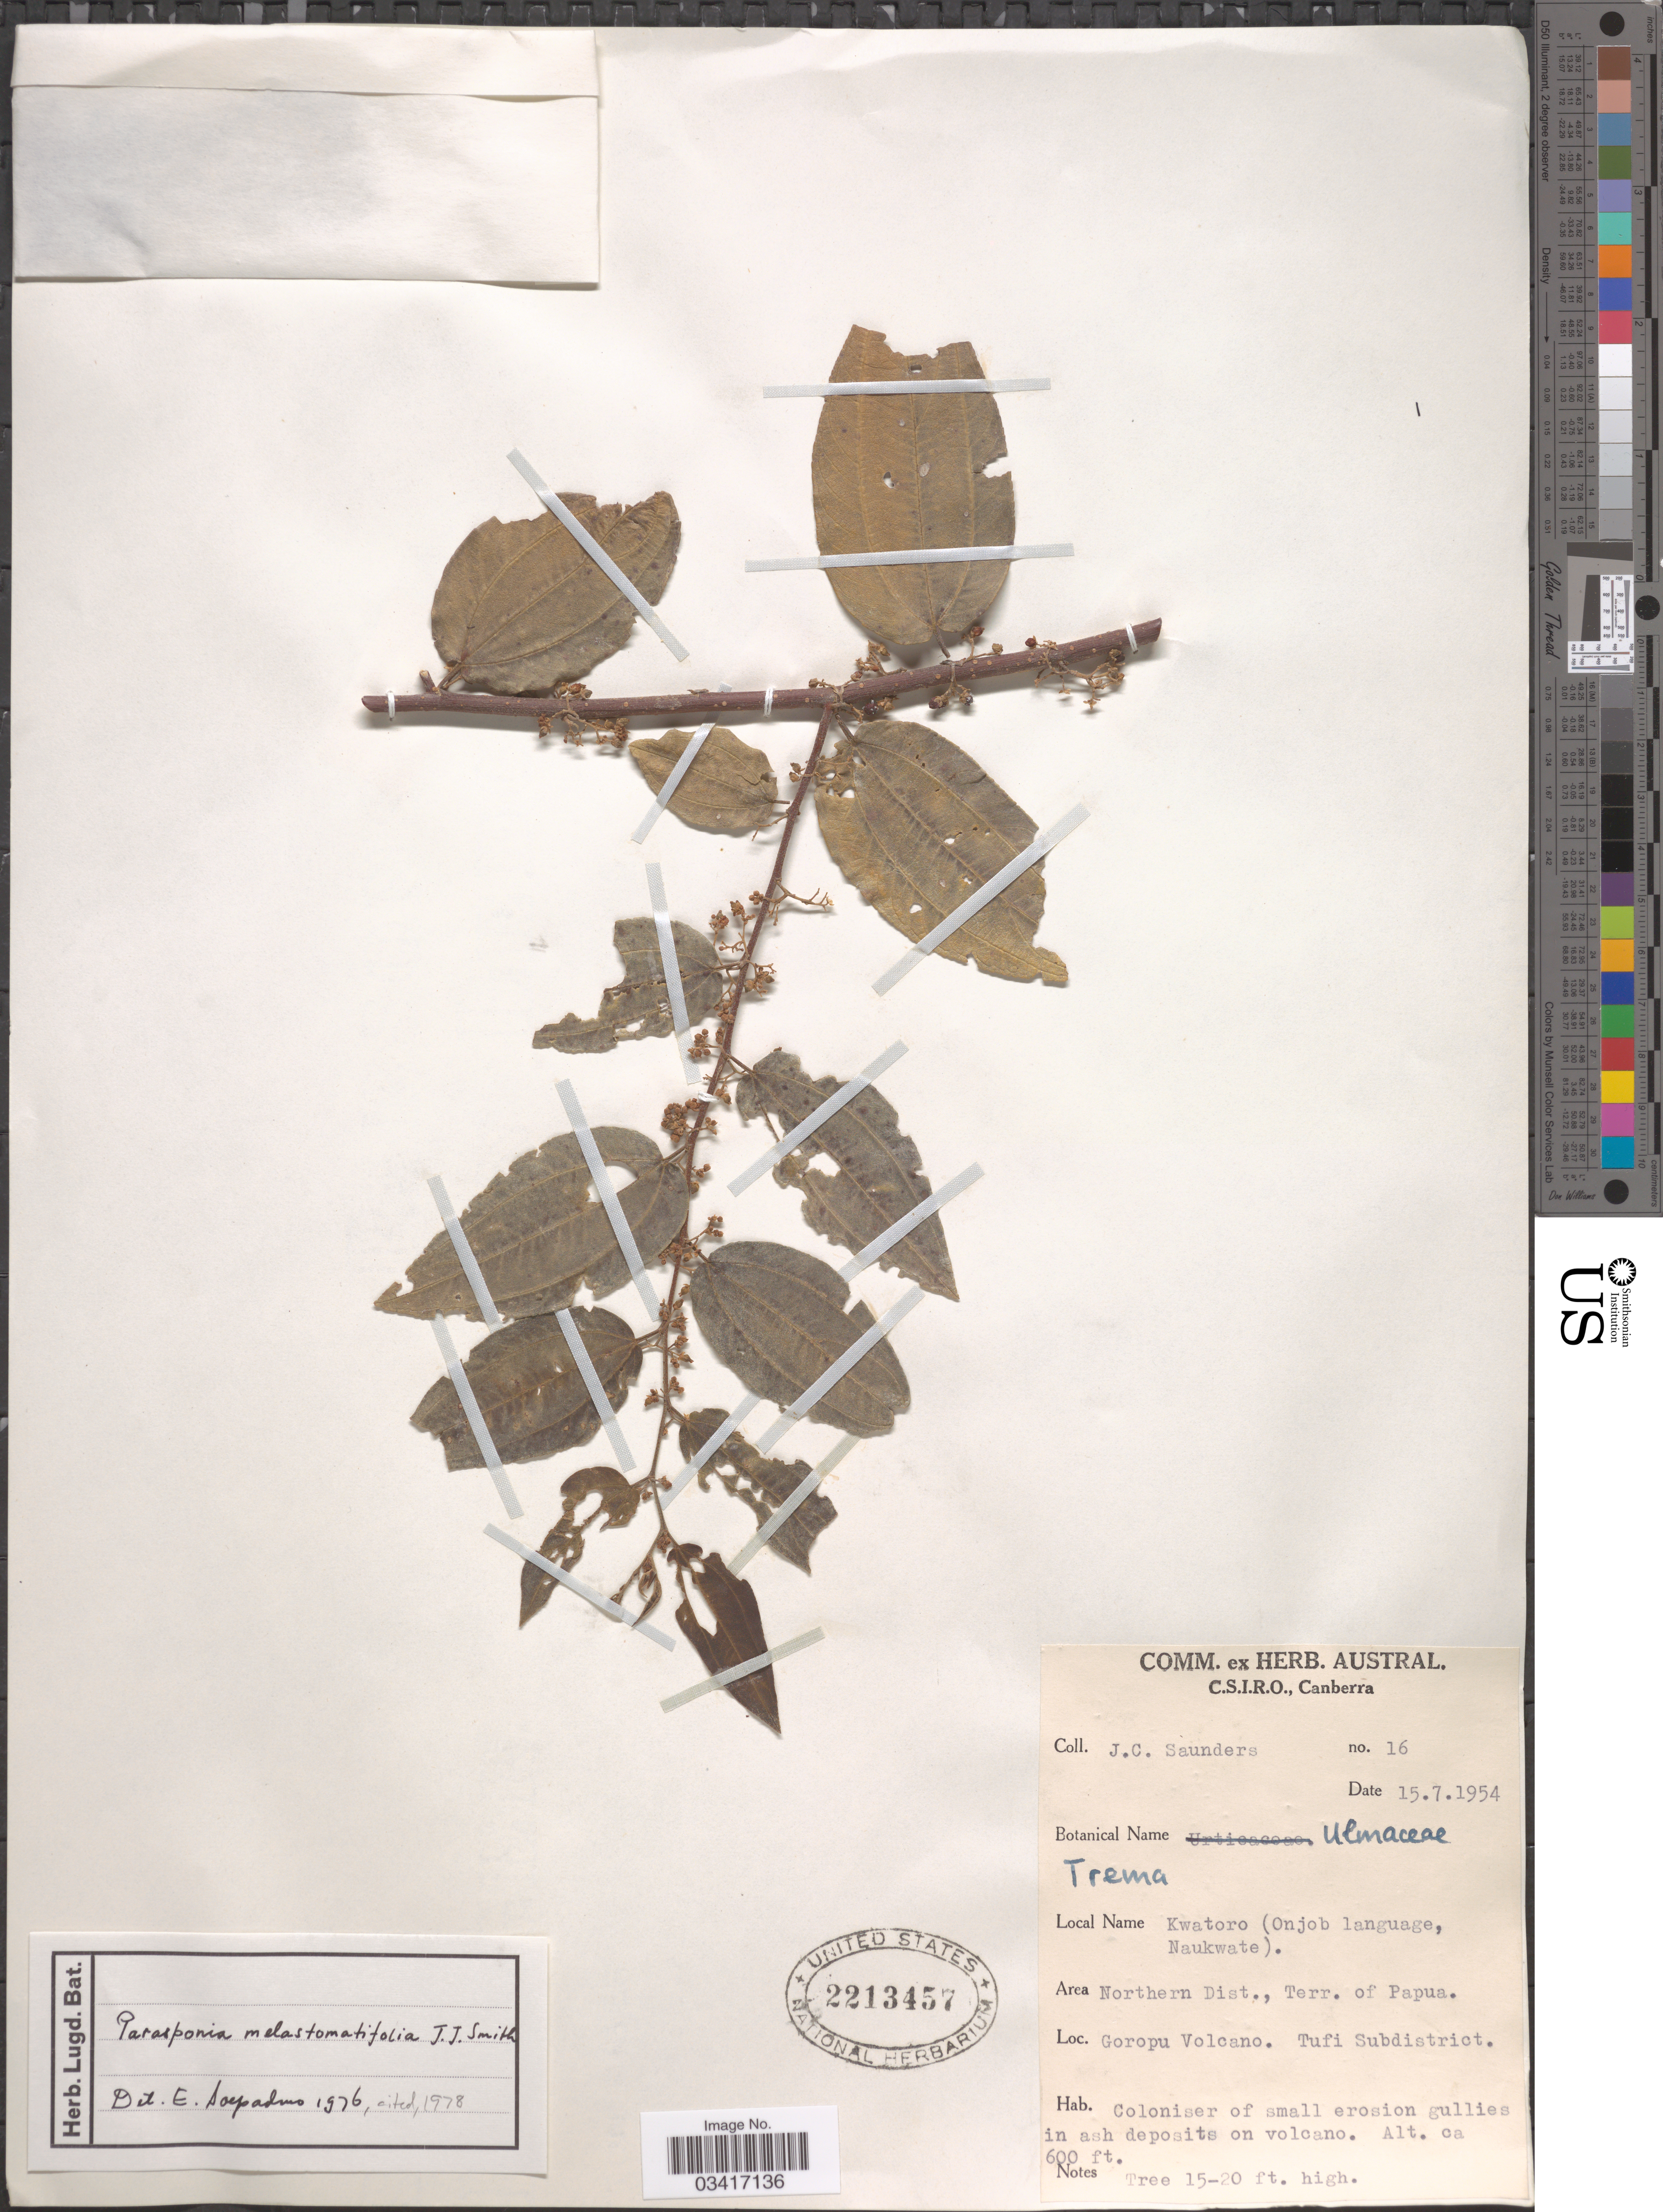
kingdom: Plantae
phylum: Tracheophyta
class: Magnoliopsida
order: Rosales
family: Cannabaceae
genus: Parasponia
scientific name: Parasponia melastomatifolia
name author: J.J. Sm.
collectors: J. C. Saunders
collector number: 16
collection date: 1954-07-15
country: Papua New Guinea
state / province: Northern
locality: Area Northern Dist., Terr. of Papua. Goropu Volcano. Tufi Subdistrict.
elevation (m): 183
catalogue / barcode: US 2213457